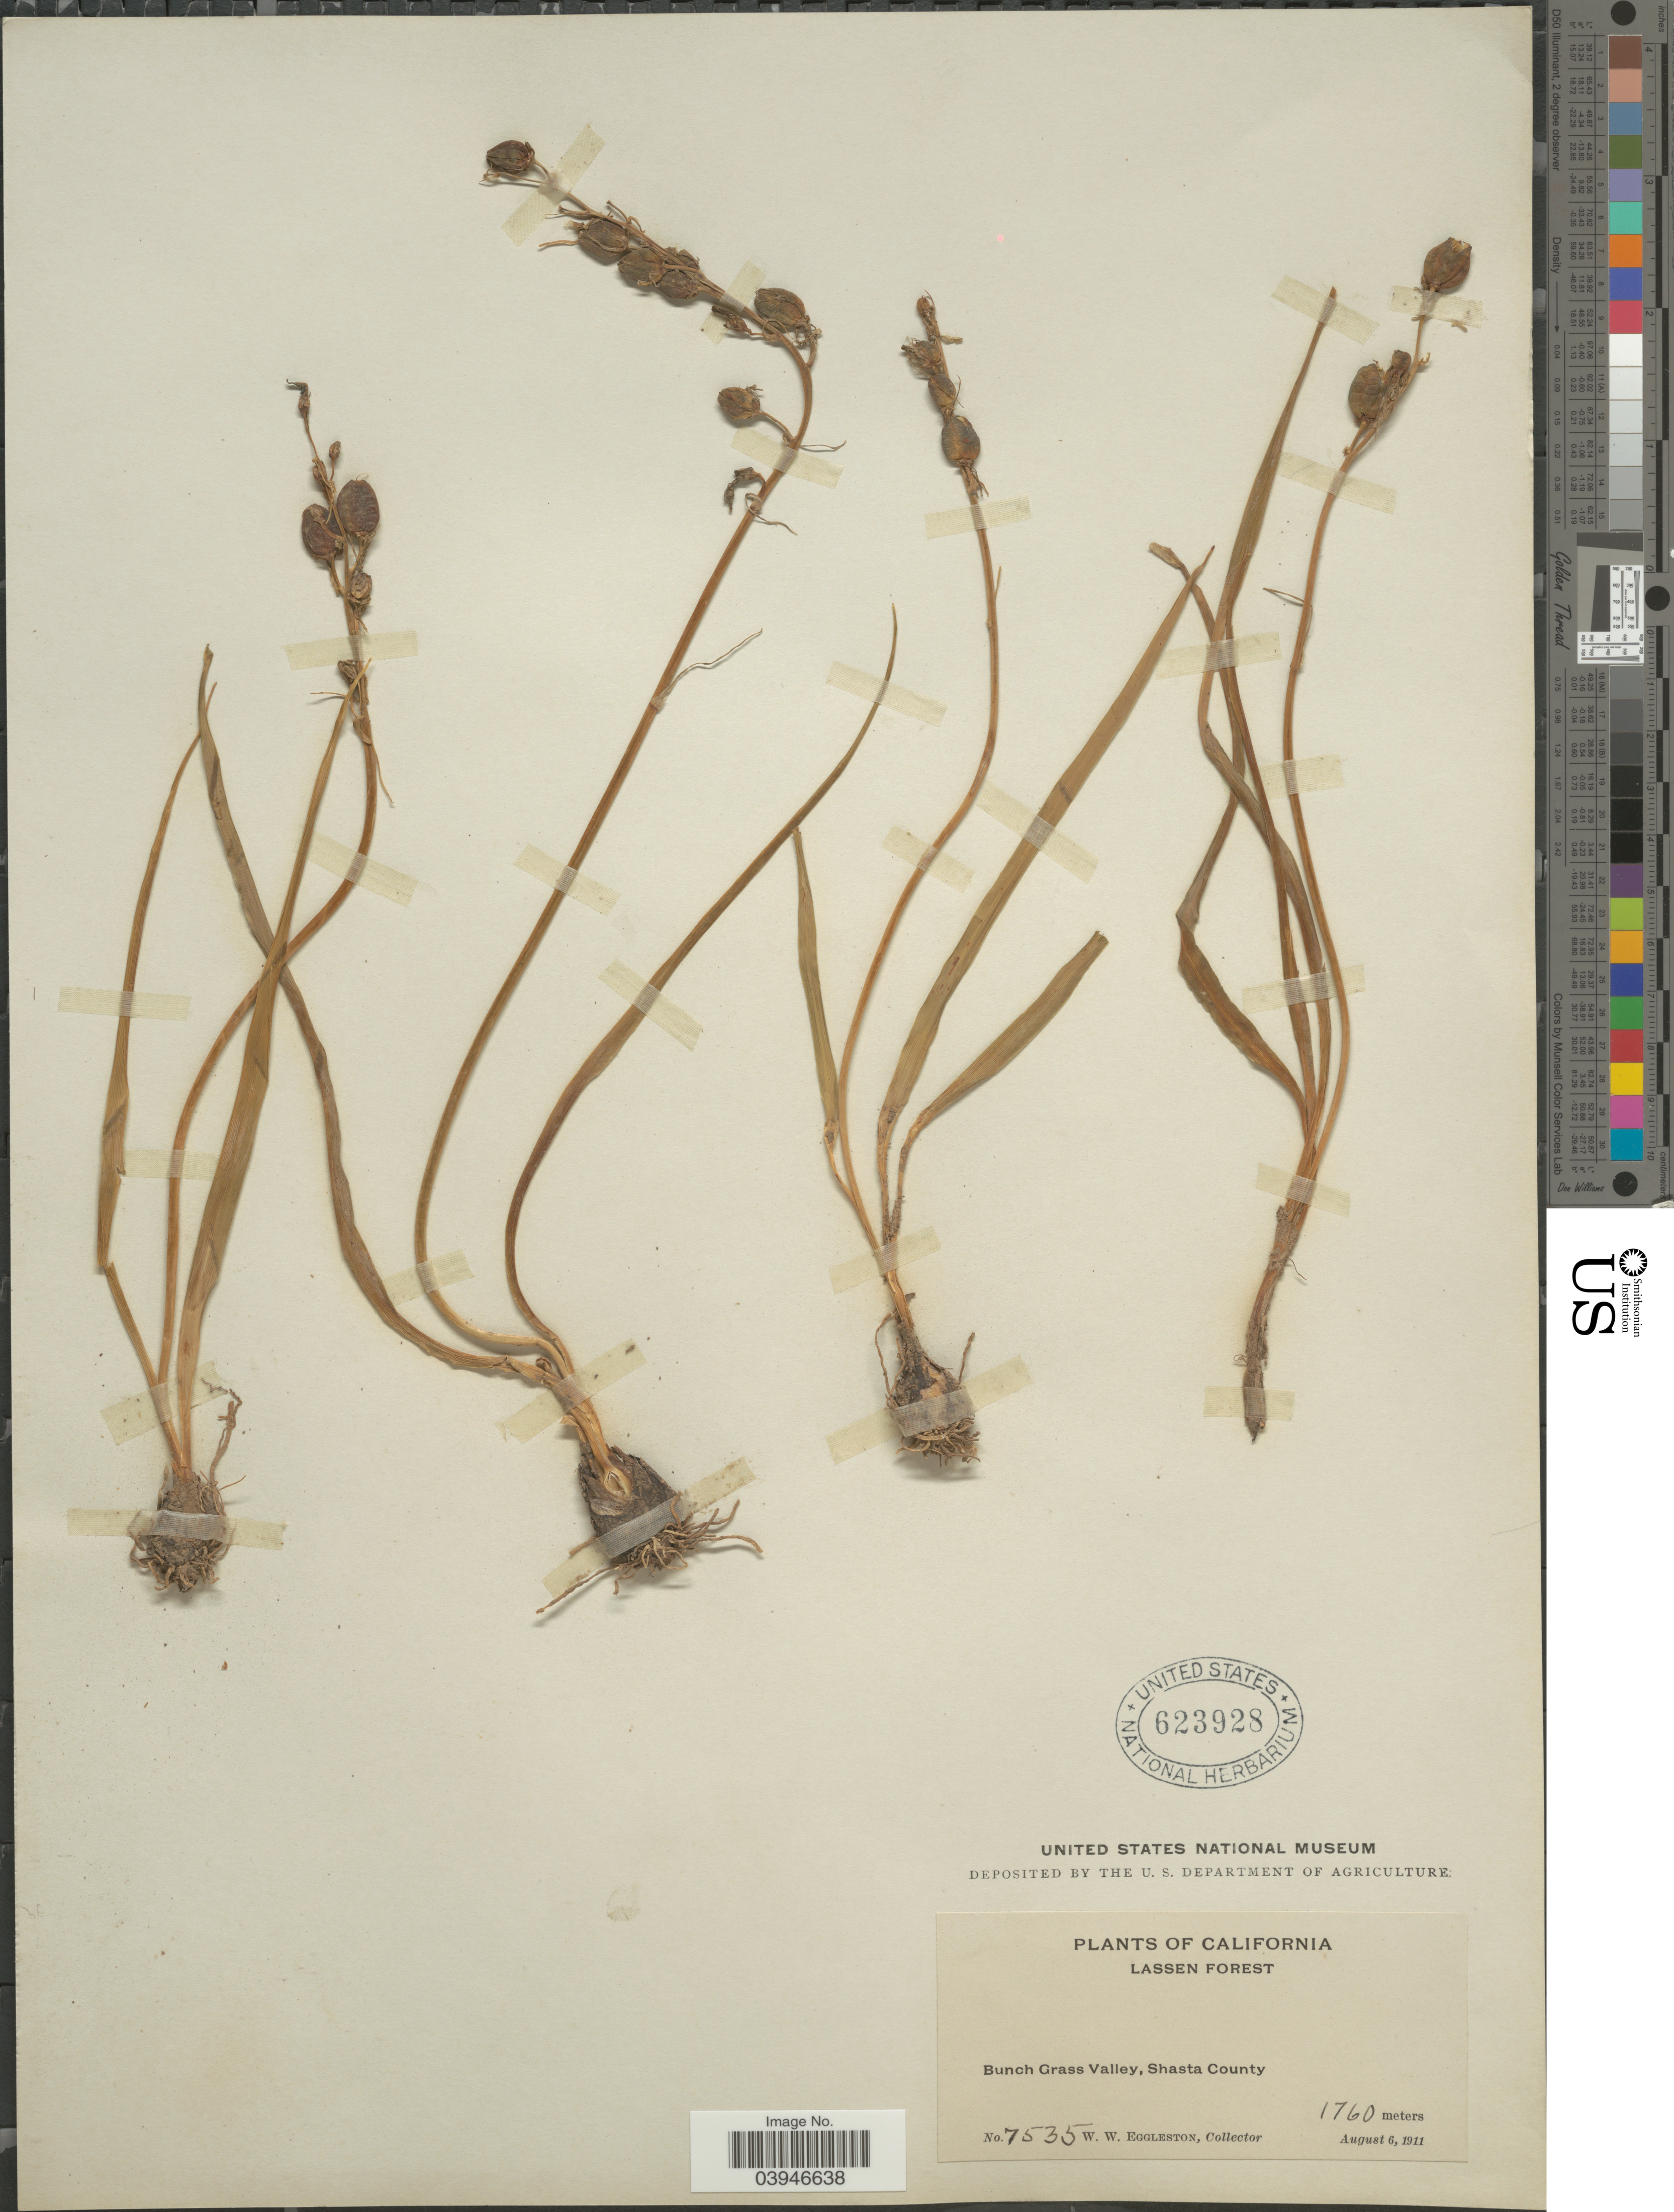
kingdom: Plantae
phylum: Tracheophyta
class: Liliopsida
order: Liliales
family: Liliaceae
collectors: W. W. Eggleston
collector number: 7535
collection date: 1911-08-06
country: United States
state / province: California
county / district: Shasta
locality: Lassen Forest. Bunch Grass Valley, Shasta County.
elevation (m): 1760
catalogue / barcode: US 623928